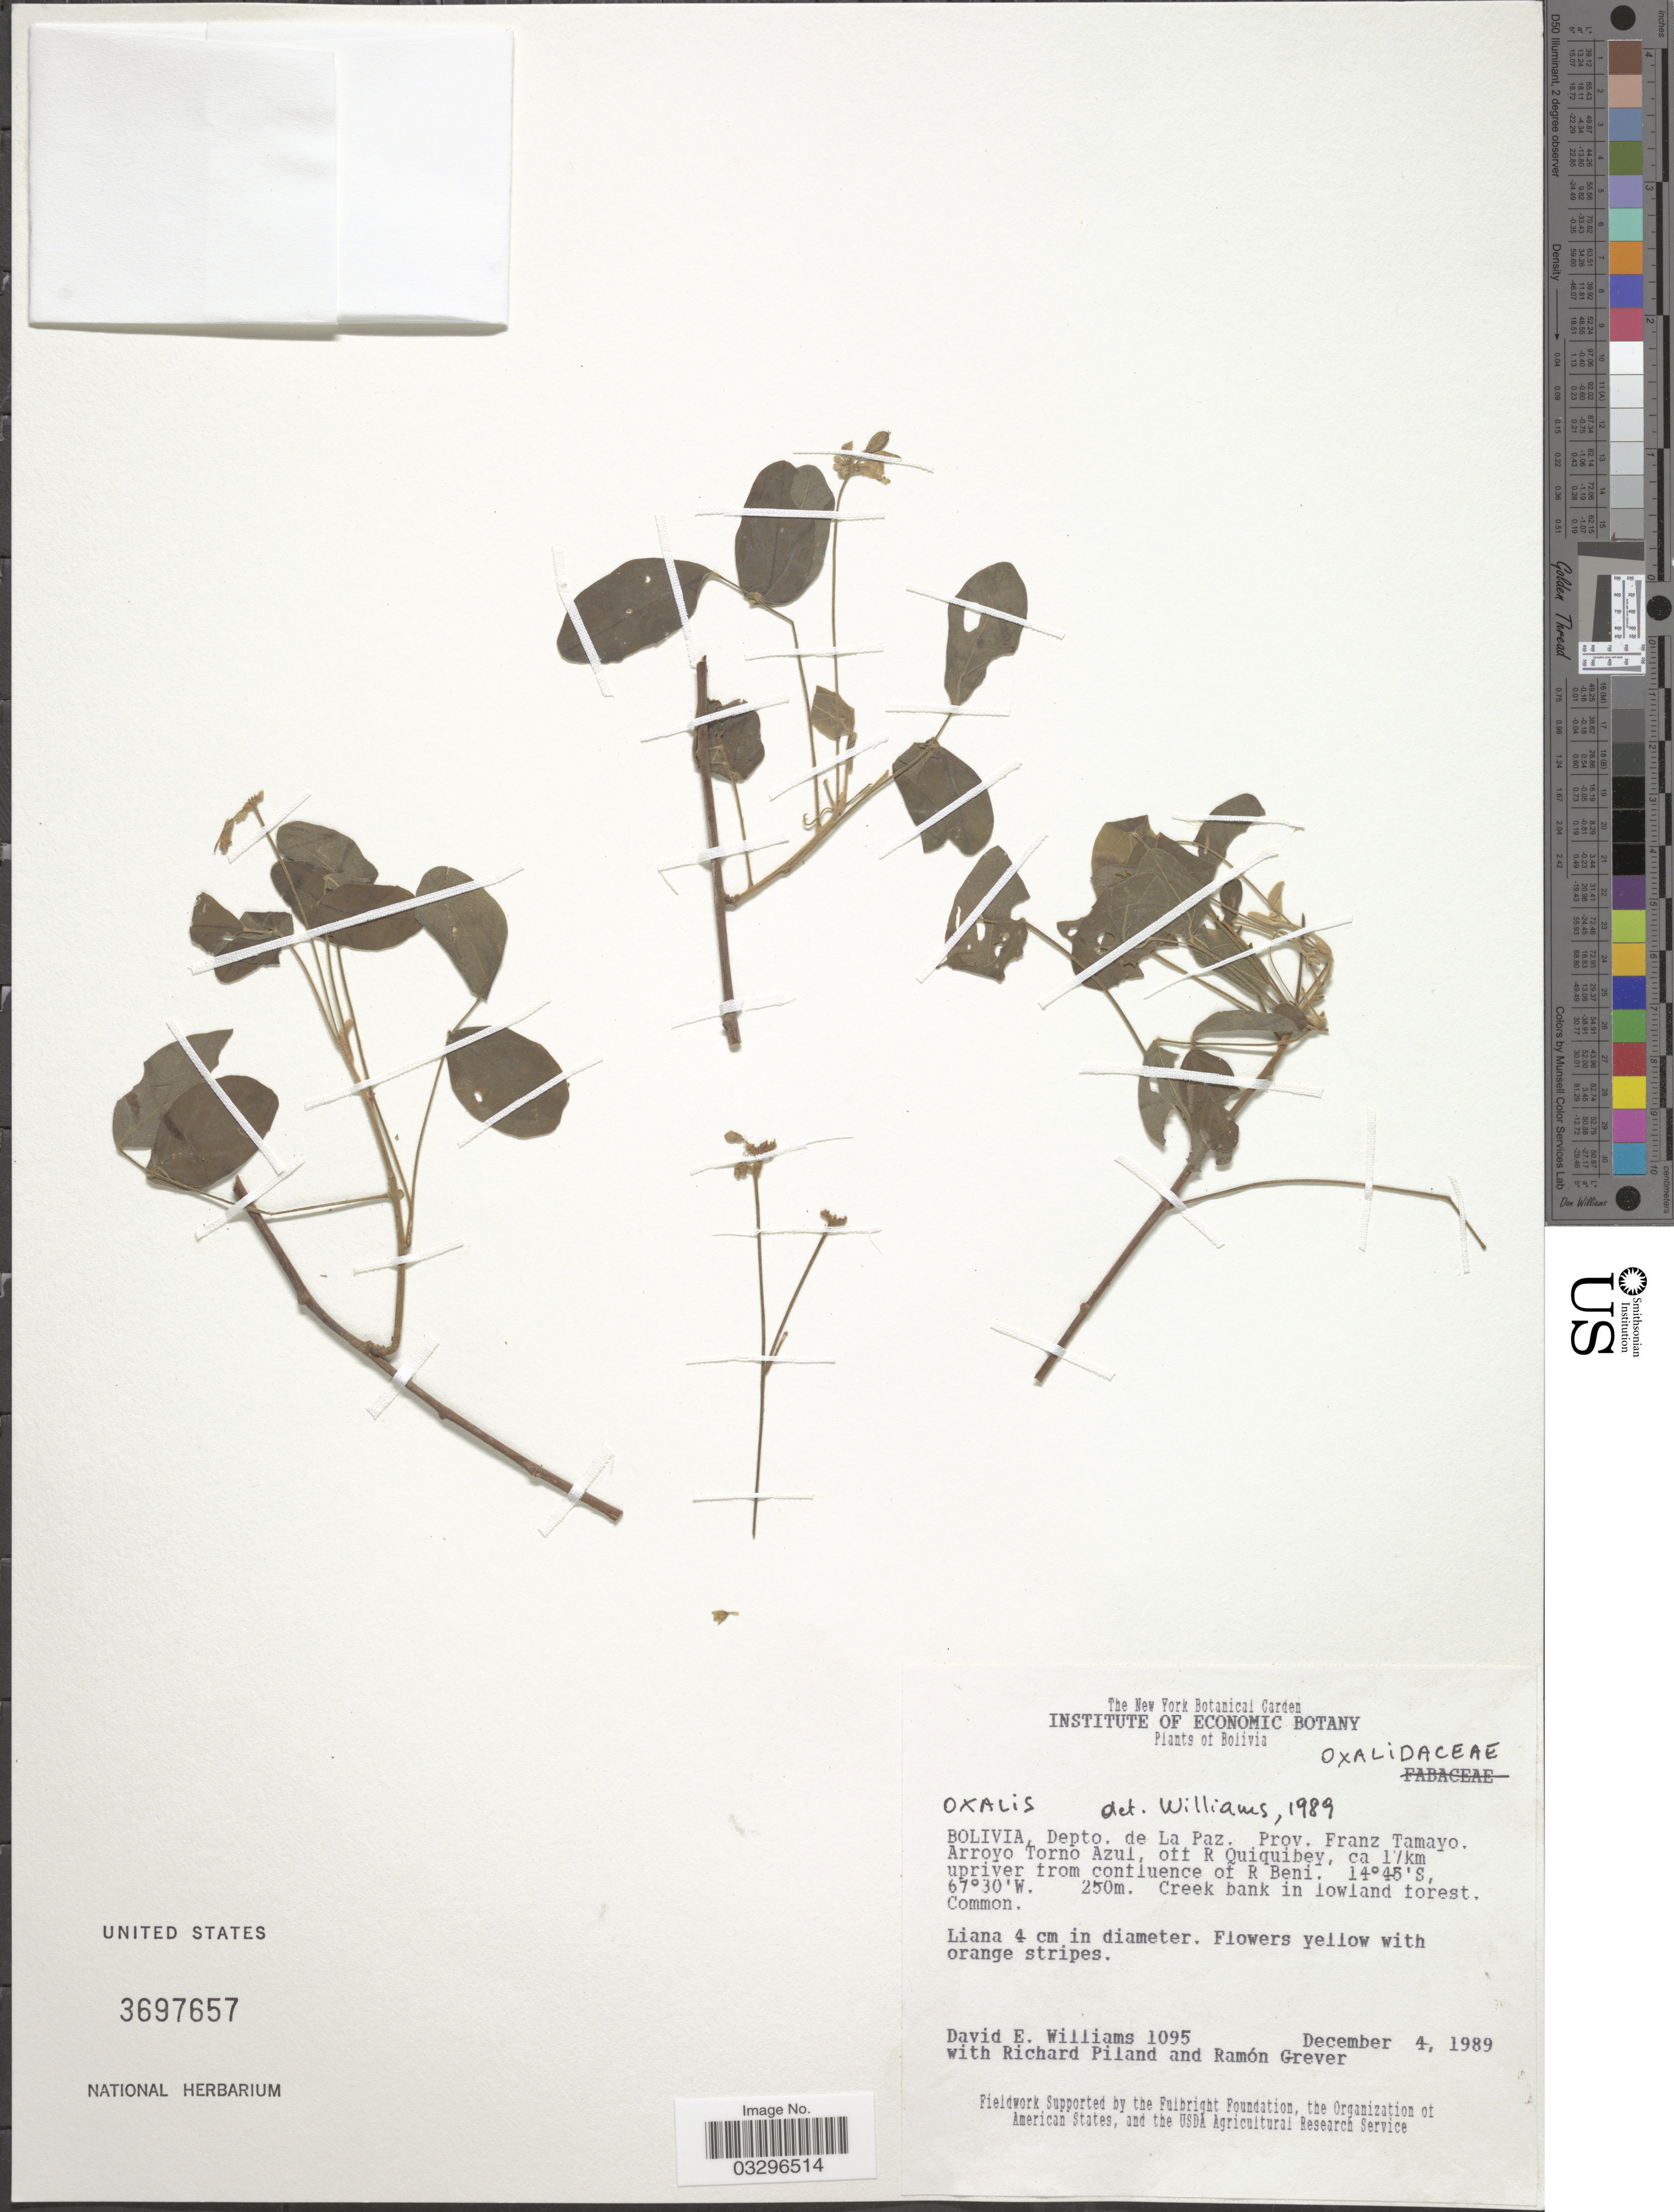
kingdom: Plantae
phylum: Tracheophyta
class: Magnoliopsida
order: Oxalidales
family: Oxalidaceae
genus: Oxalis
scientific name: Oxalis sp.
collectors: D. E. Williams, R. Piland & R. Grever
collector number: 1095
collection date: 1989-12-04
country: Bolivia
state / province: La Paz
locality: Depto. de La Paz. Prov. Franz Tamayo. Arroyo Torno Azul, off R Quiquibey, ca 17km upriver from confluence of R Beni.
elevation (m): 250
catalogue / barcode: US 3697657